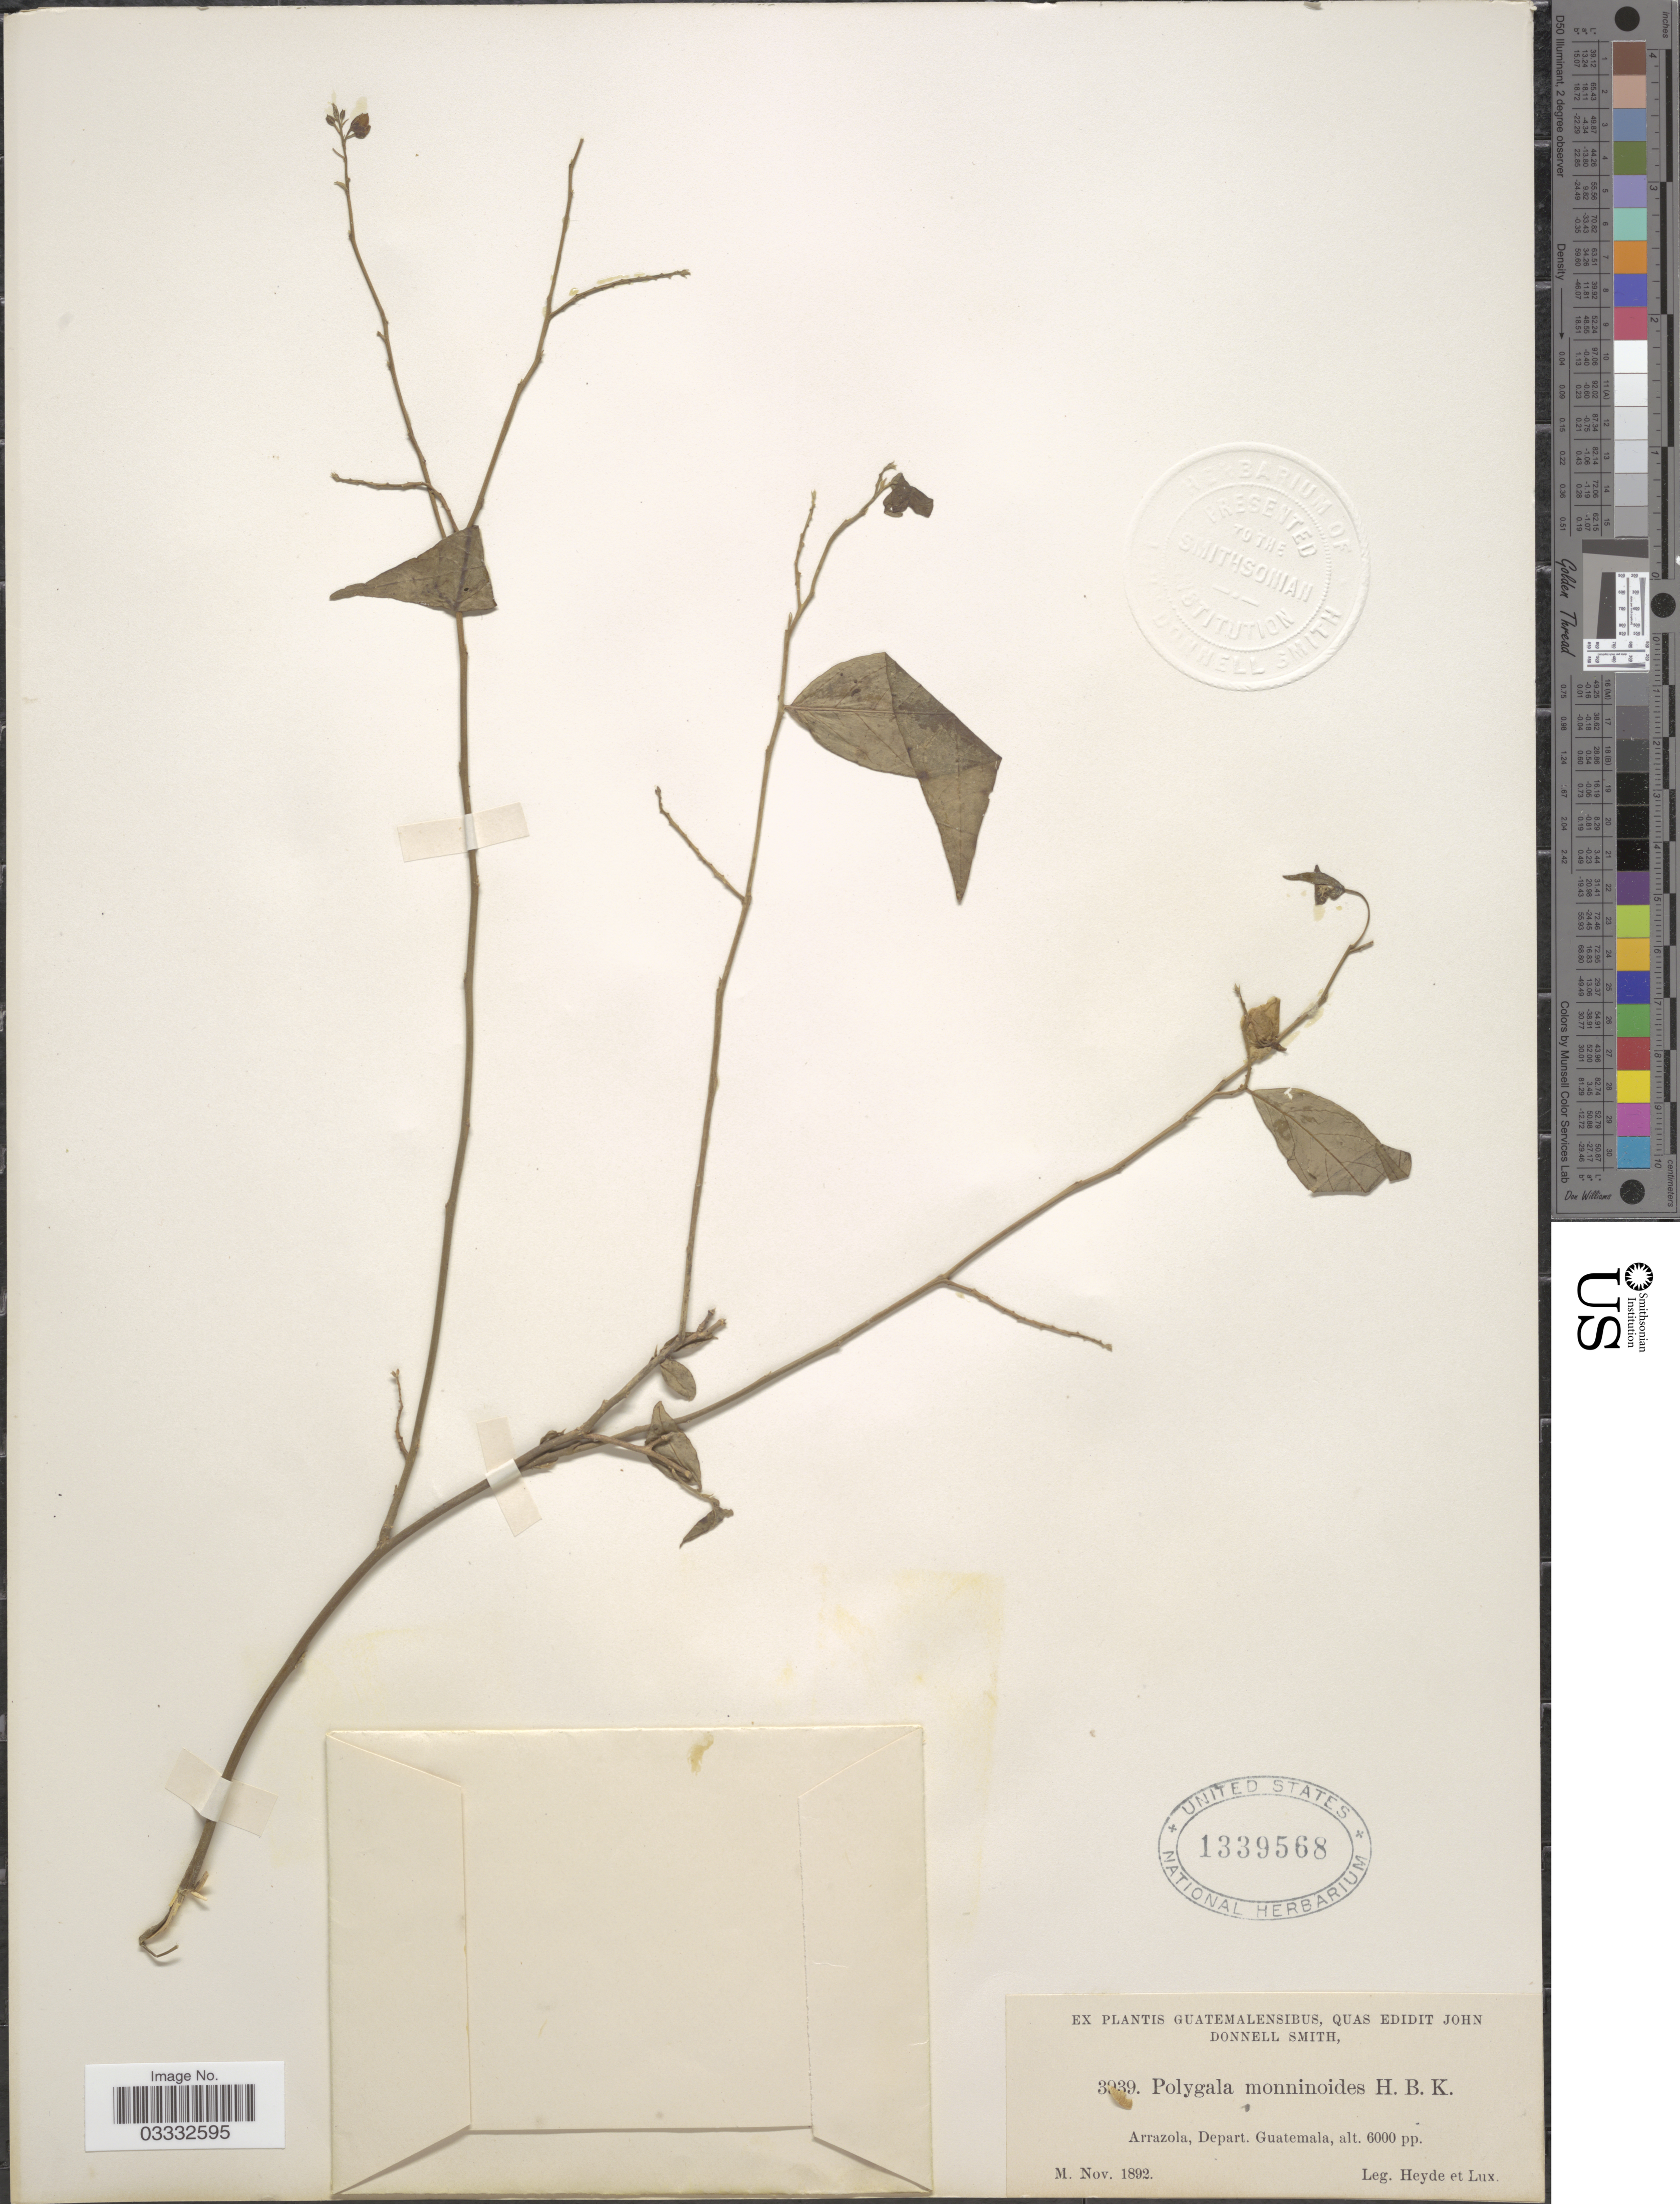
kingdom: Plantae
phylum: Tracheophyta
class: Magnoliopsida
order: Fabales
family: Polygalaceae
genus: Asemeia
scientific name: Asemeia monninoides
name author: (Kunth) J.F.B. Pastore & J.R. Abbott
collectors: Heyde & Lux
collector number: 3939*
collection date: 1892-11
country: Guatemala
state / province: Guatemala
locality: Arrazola, Depart. Guatemala.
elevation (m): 1829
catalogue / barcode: US 1339568